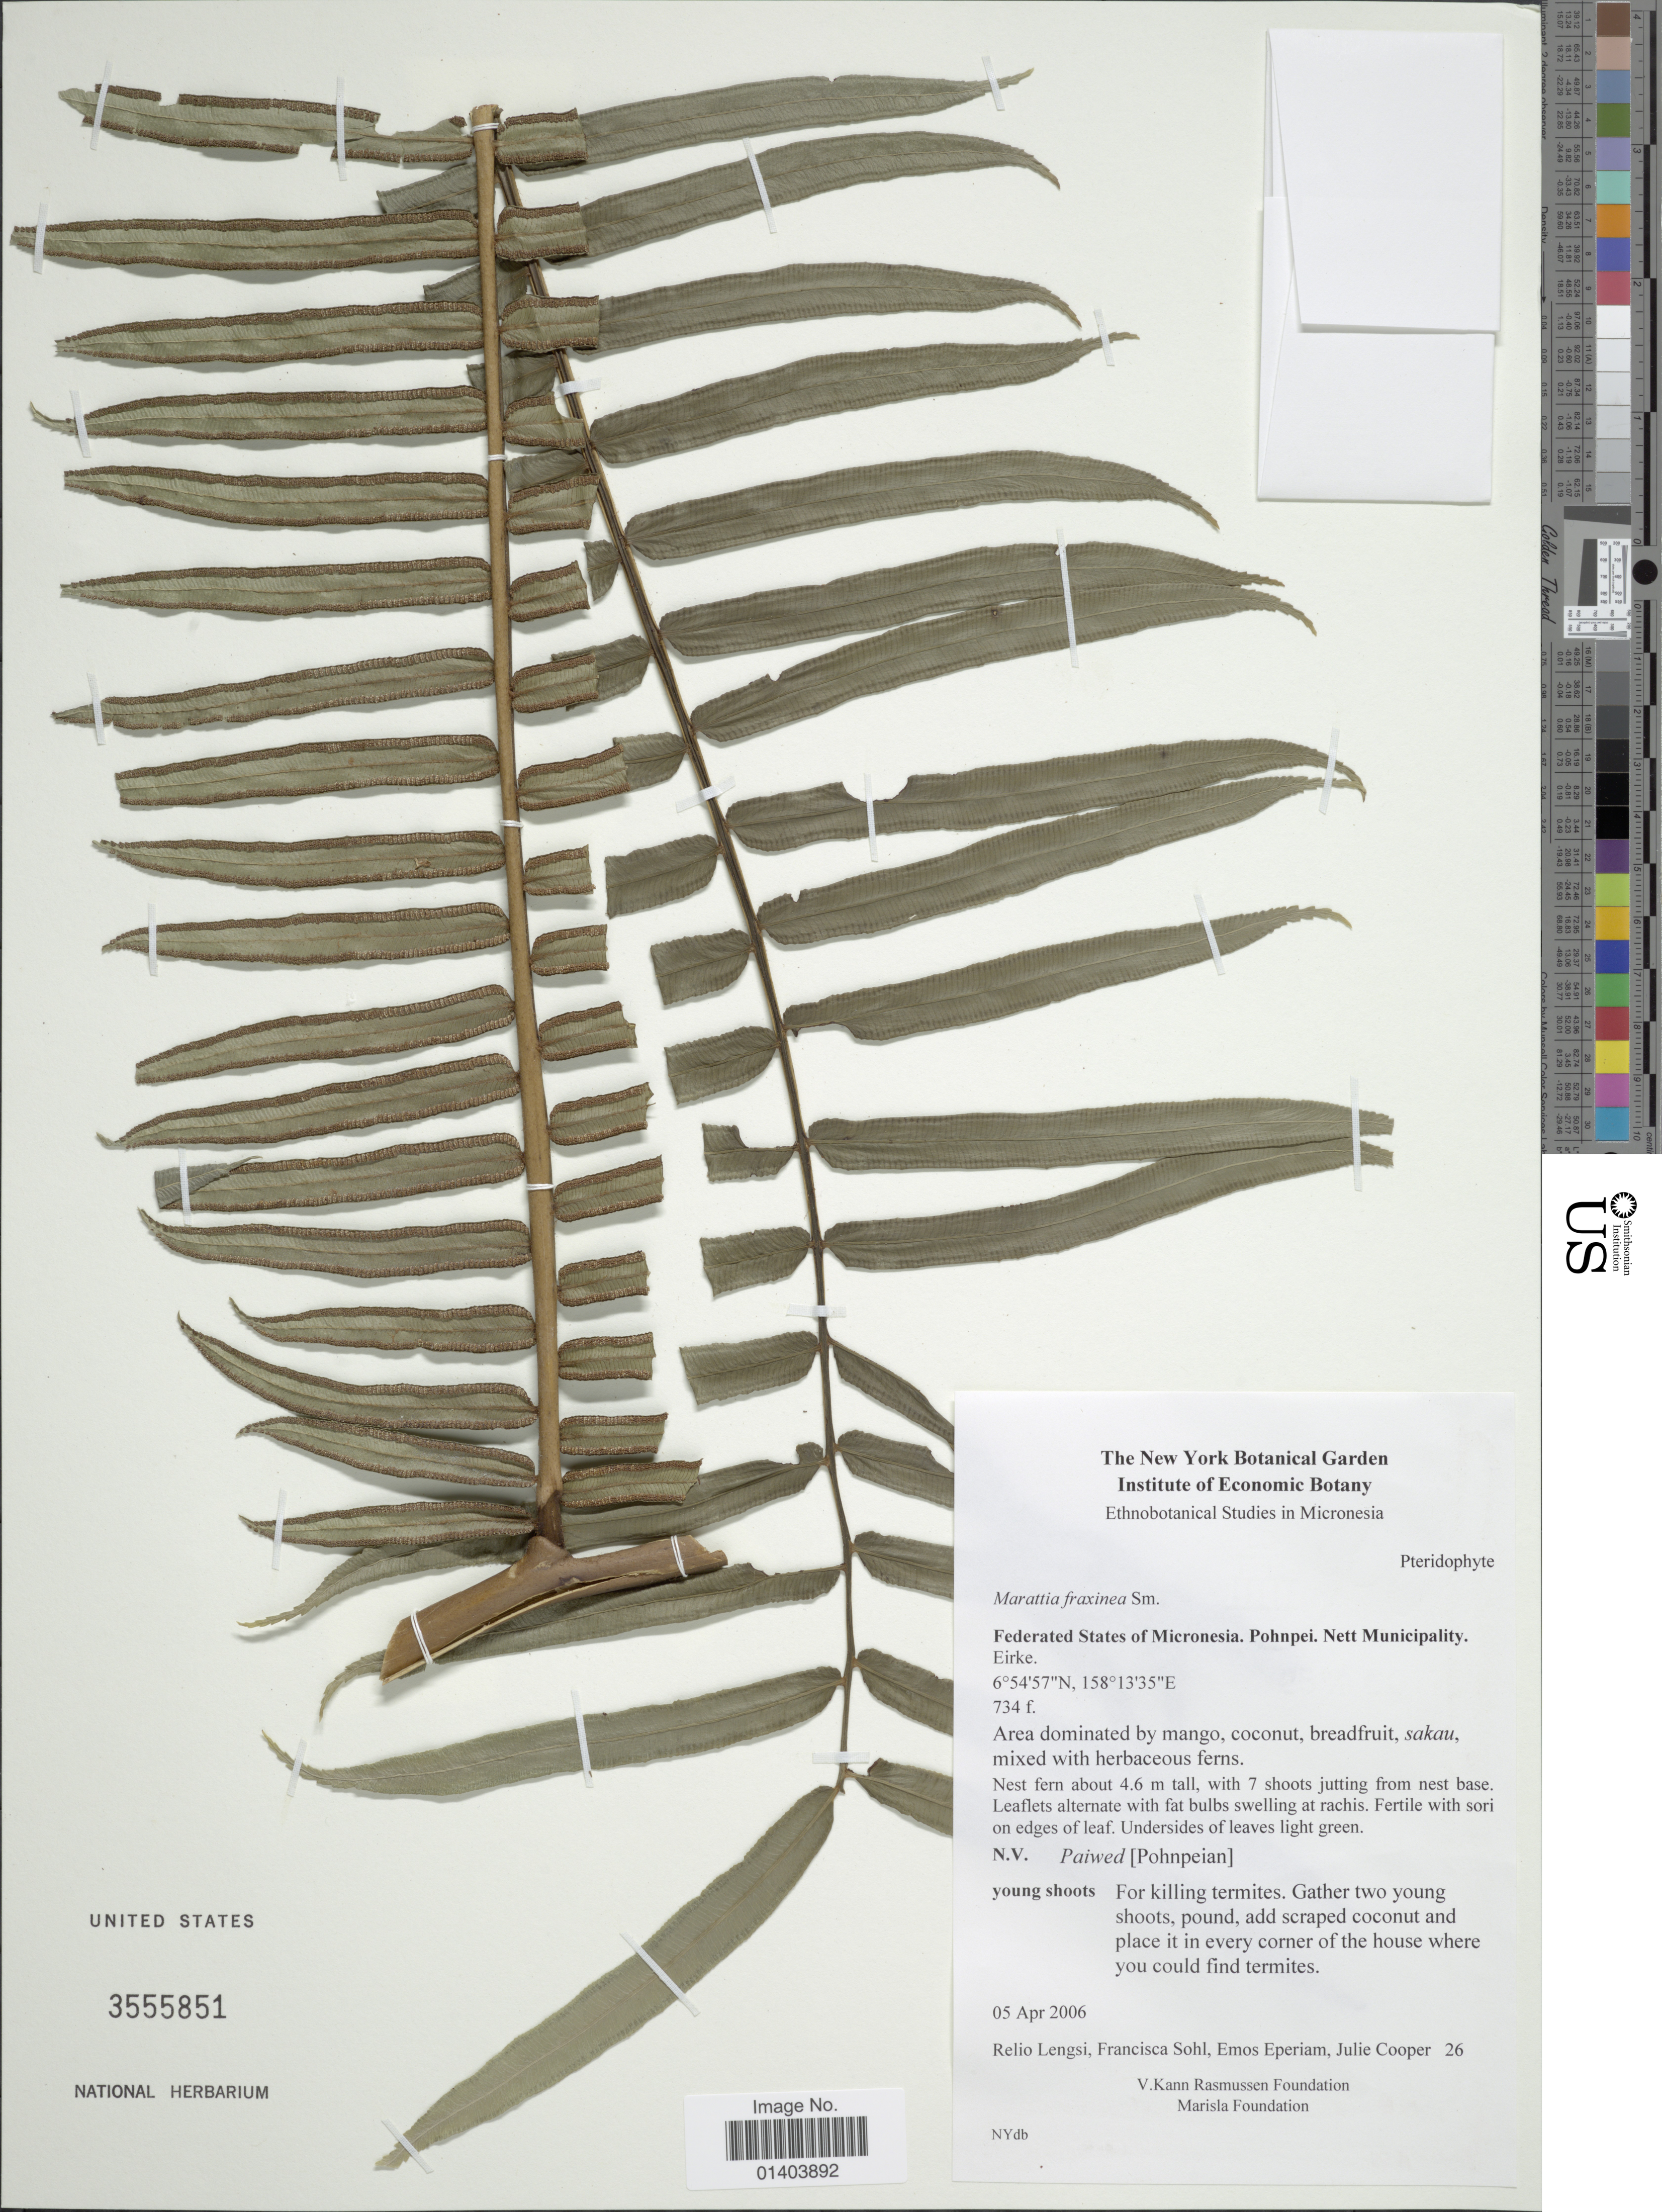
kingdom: Plantae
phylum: Tracheophyta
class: Polypodiopsida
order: Marattiales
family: Marattiaceae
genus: Ptisana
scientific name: Ptisana fraxinea var. fraxinea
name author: (Sm.) Murdock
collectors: R. Lengsi, F. Sohl, P. Eperiam & J. Cooper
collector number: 26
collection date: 2006-04-05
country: Micronesia, Federated States of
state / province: Pohnpei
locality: Federated States of Micronesia, Nett Municipality, Eirke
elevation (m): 224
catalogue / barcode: US 3555851